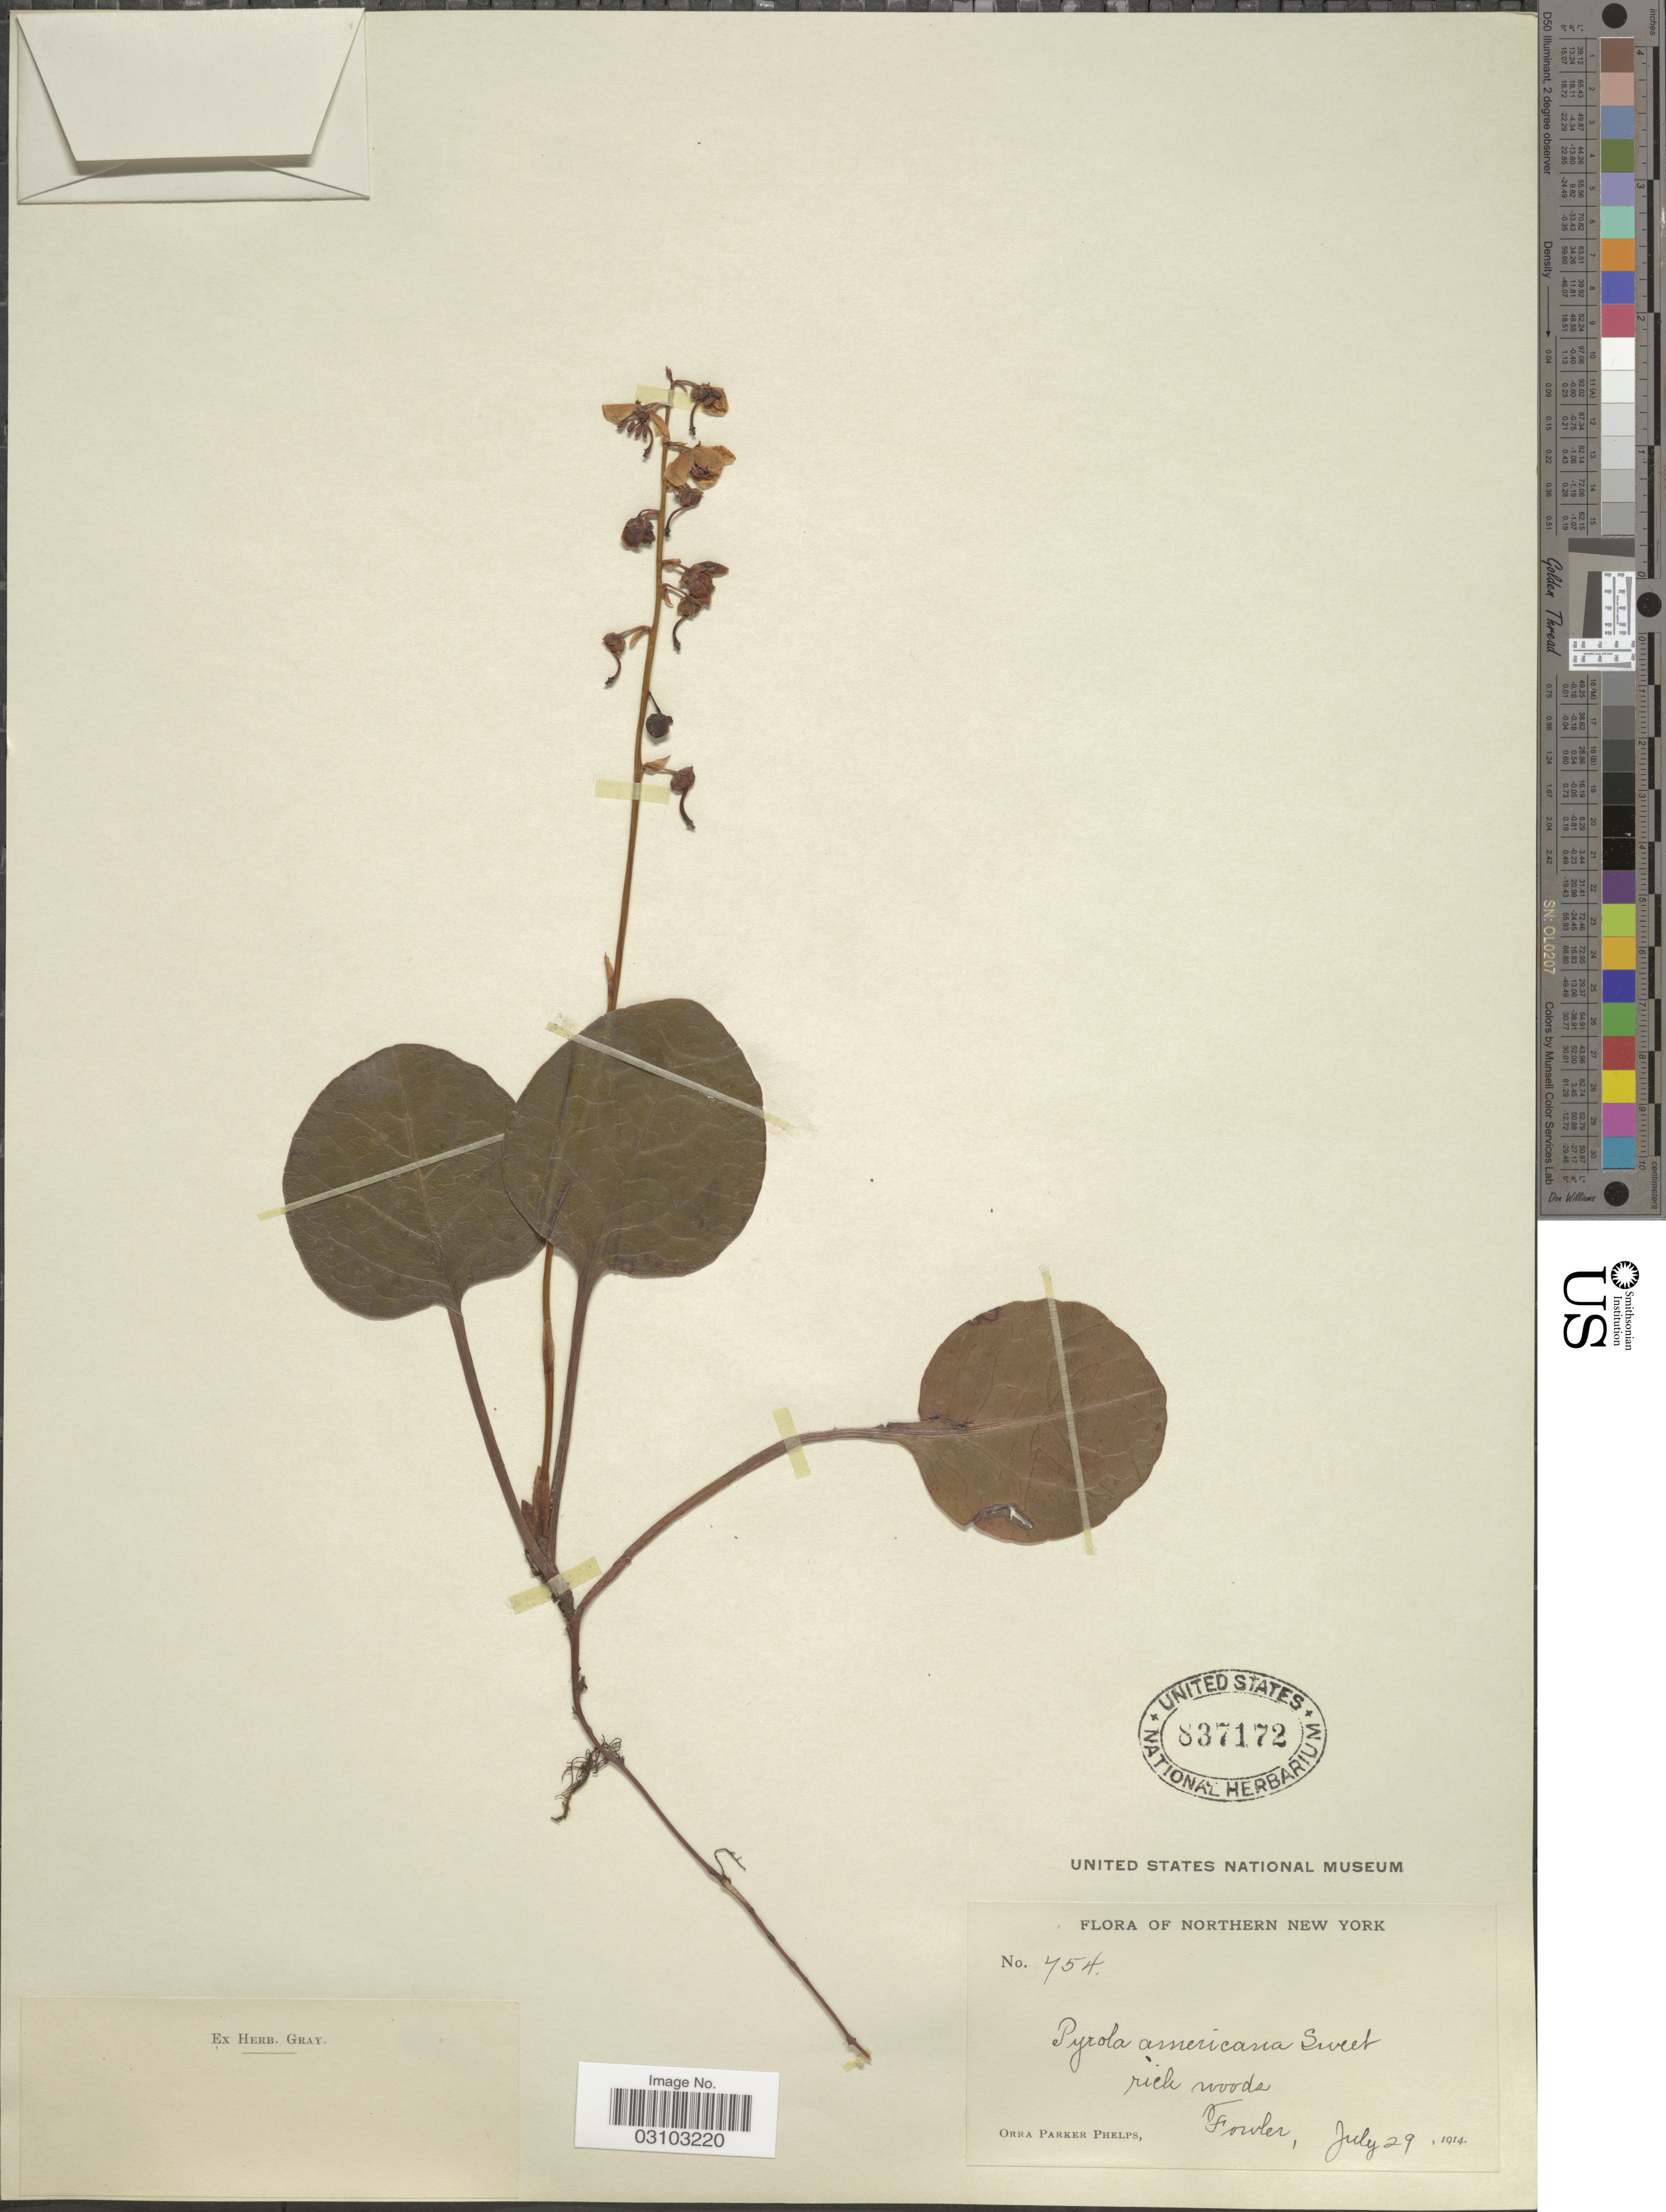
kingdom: Plantae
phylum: Tracheophyta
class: Magnoliopsida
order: Ericales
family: Ericaceae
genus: Pyrola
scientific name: Pyrola americana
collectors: O. P. Phelps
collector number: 754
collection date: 1914-07-29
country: United States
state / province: New York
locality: Fowler.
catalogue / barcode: US 837172